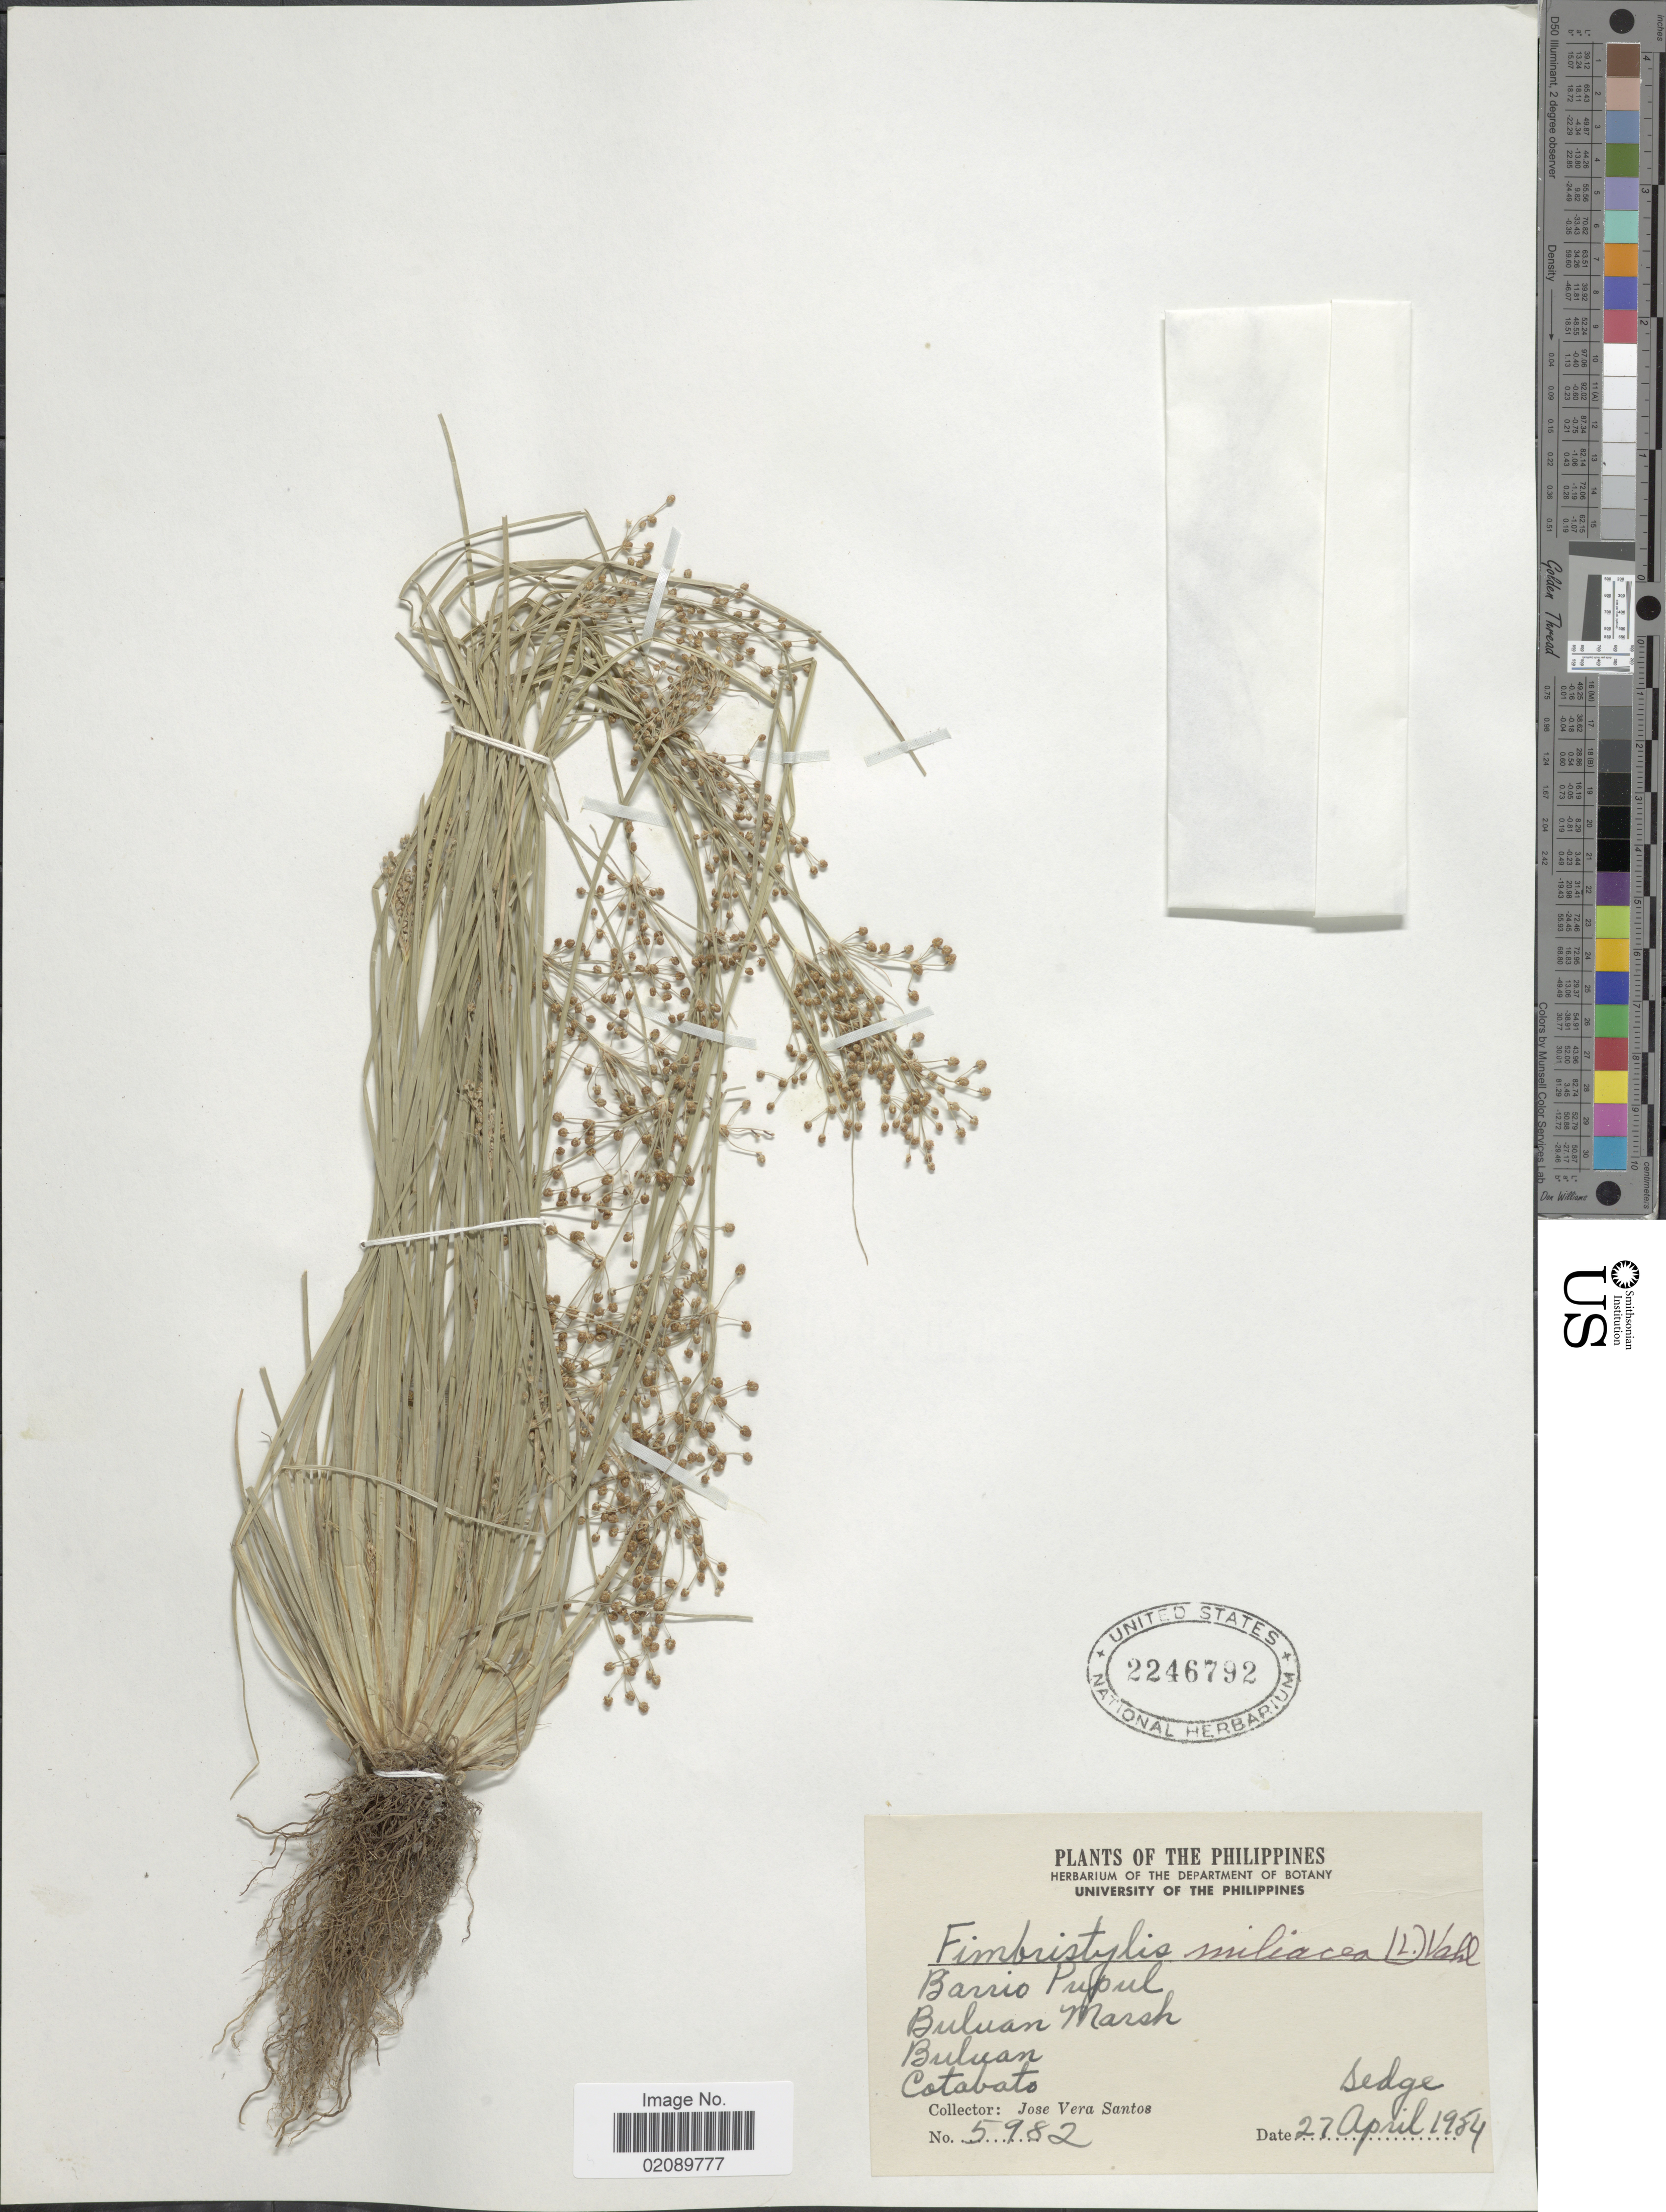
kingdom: Plantae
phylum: Tracheophyta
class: Liliopsida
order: Poales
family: Cyperaceae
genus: Fimbristylis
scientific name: Fimbristylis littoralis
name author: Gaudich.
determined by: Strong, M. T., (US), Smithsonian Institution - National Museum of Natural History (UNITED STATES)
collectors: J. Santos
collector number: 5982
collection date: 1984-04-27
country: Philippines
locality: Barrio Pupul, Buluan Marsh, Buluan, Cotabato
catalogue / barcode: US 2246792